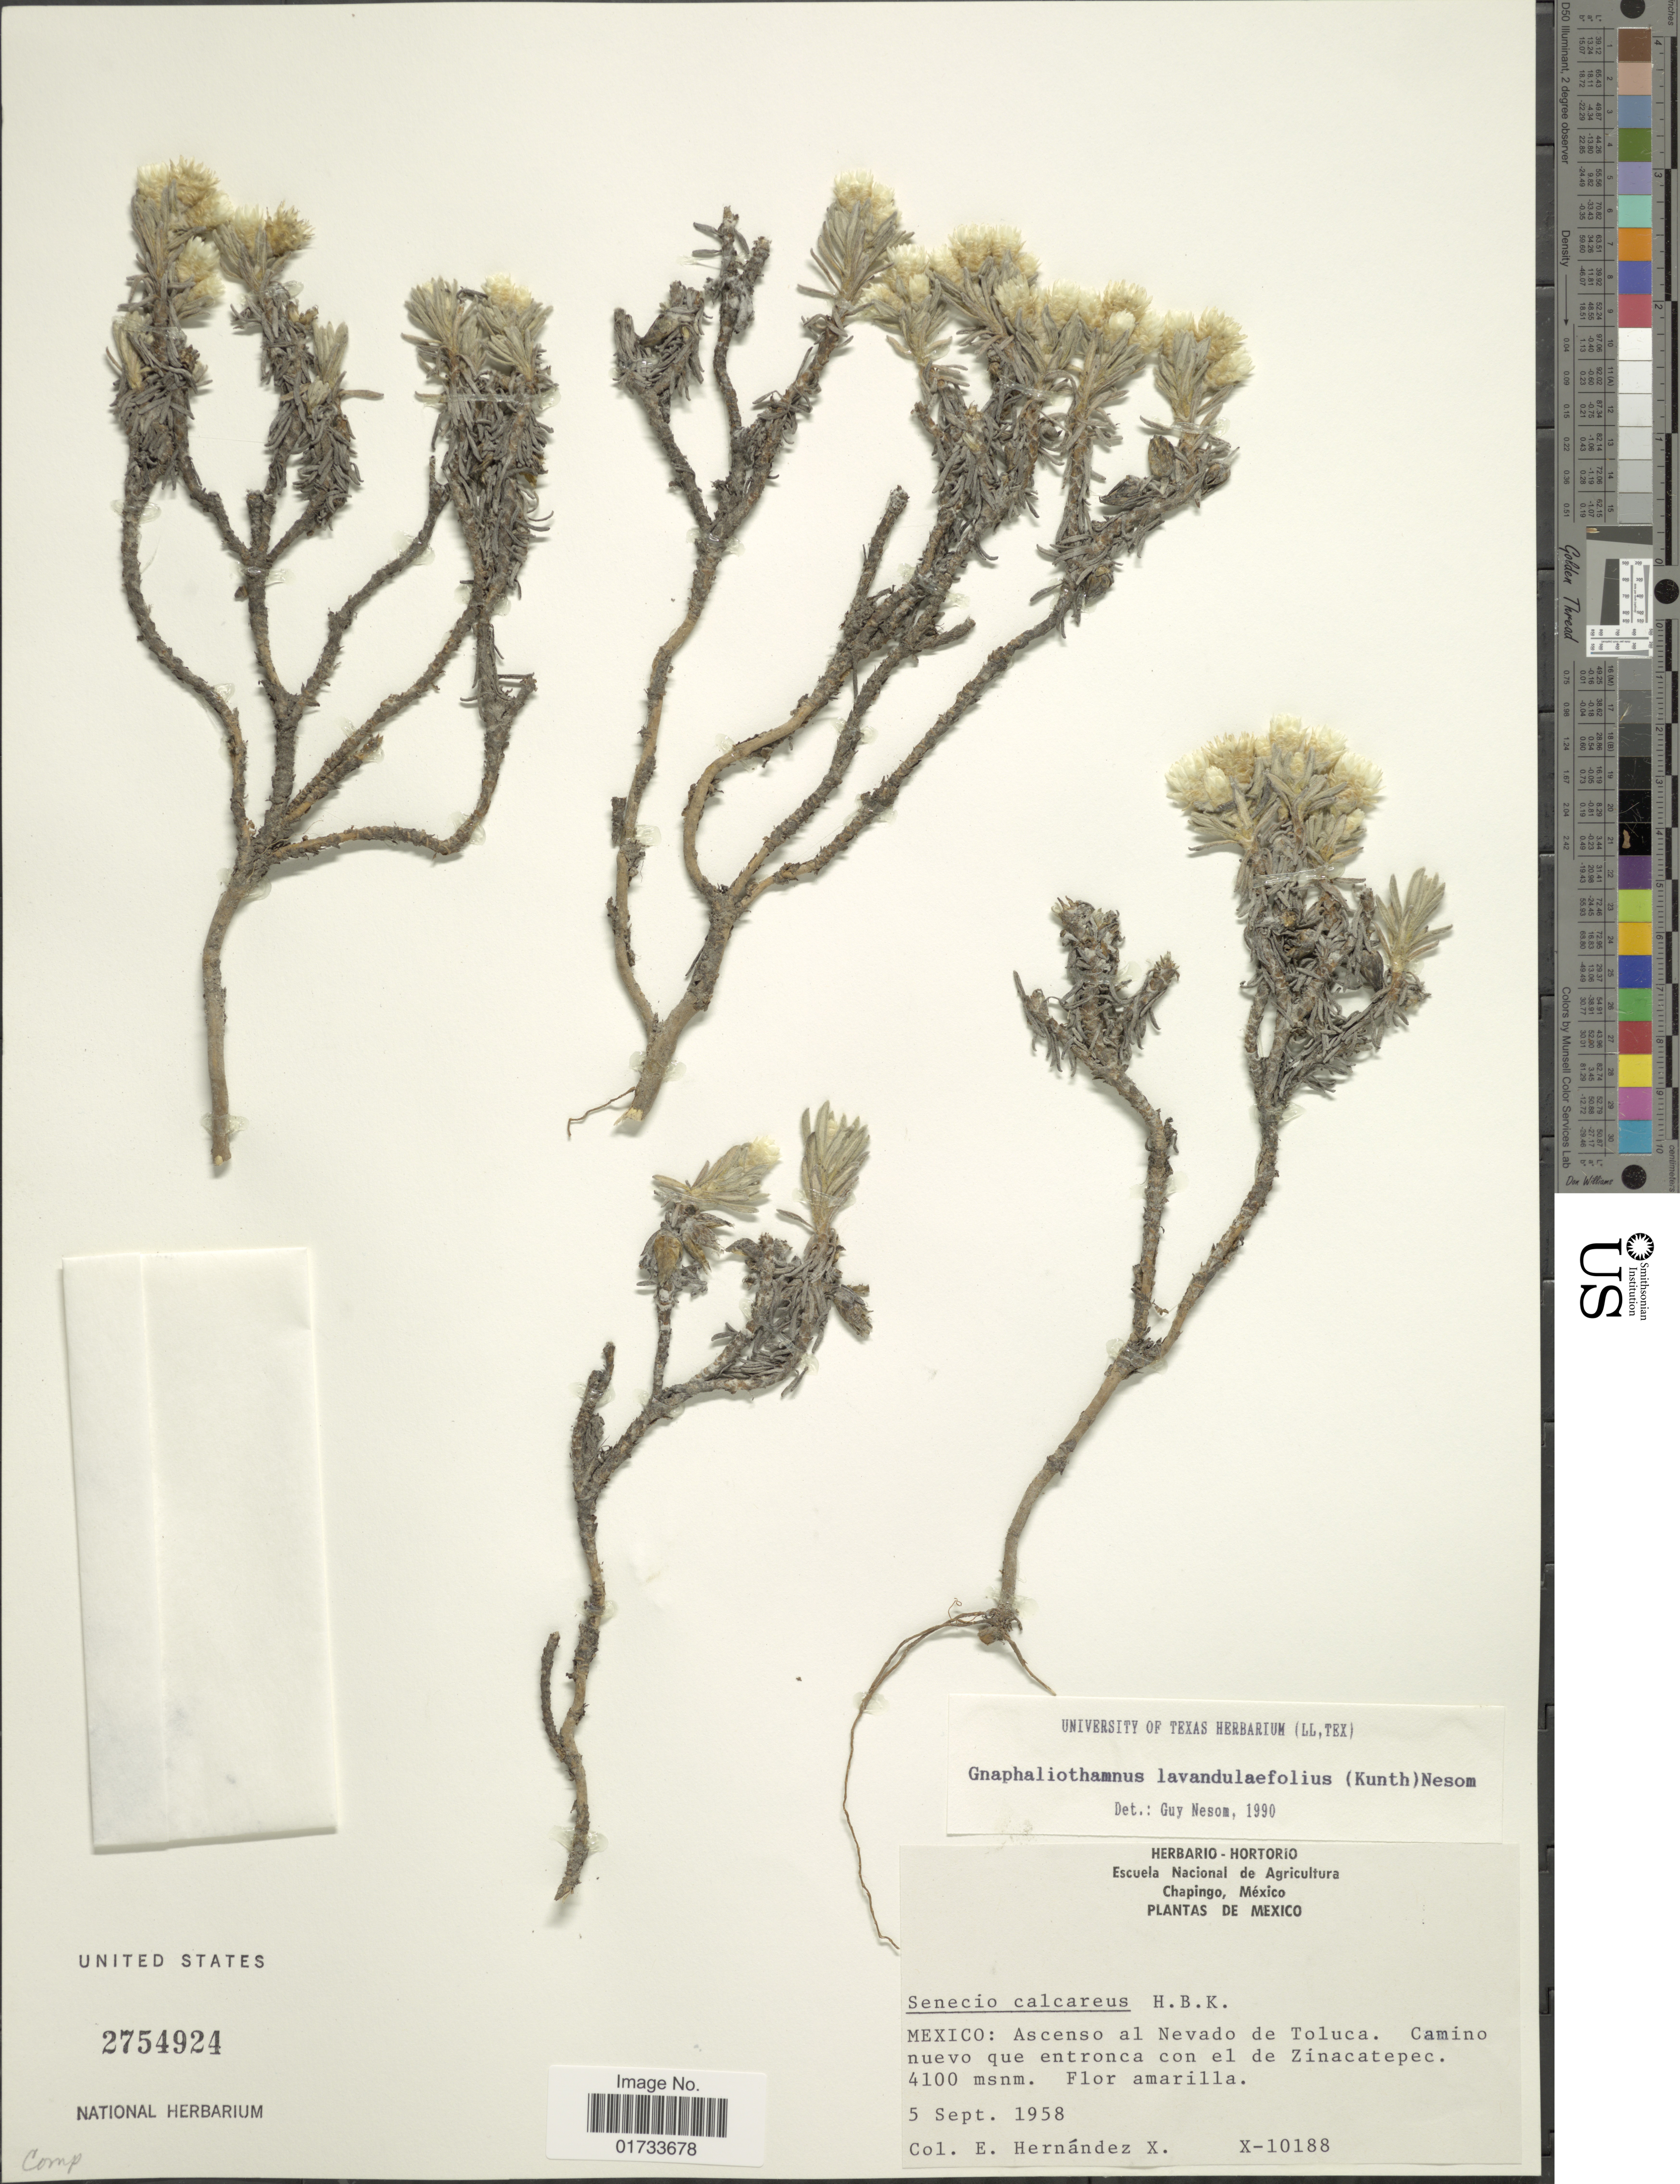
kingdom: Plantae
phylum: Tracheophyta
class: Magnoliopsida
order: Asterales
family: Asteraceae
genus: Chionolaena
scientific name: Chionolaena lavandulifolia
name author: (Kunth) Benth. & Hook.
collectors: E. Hernandez X.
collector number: X-10188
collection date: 1958-09-05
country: Mexico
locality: Ascenso al Nevado de Toluca, camino nueva que entronca con el de Zinacatepec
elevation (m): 4100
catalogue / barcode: US 2754924